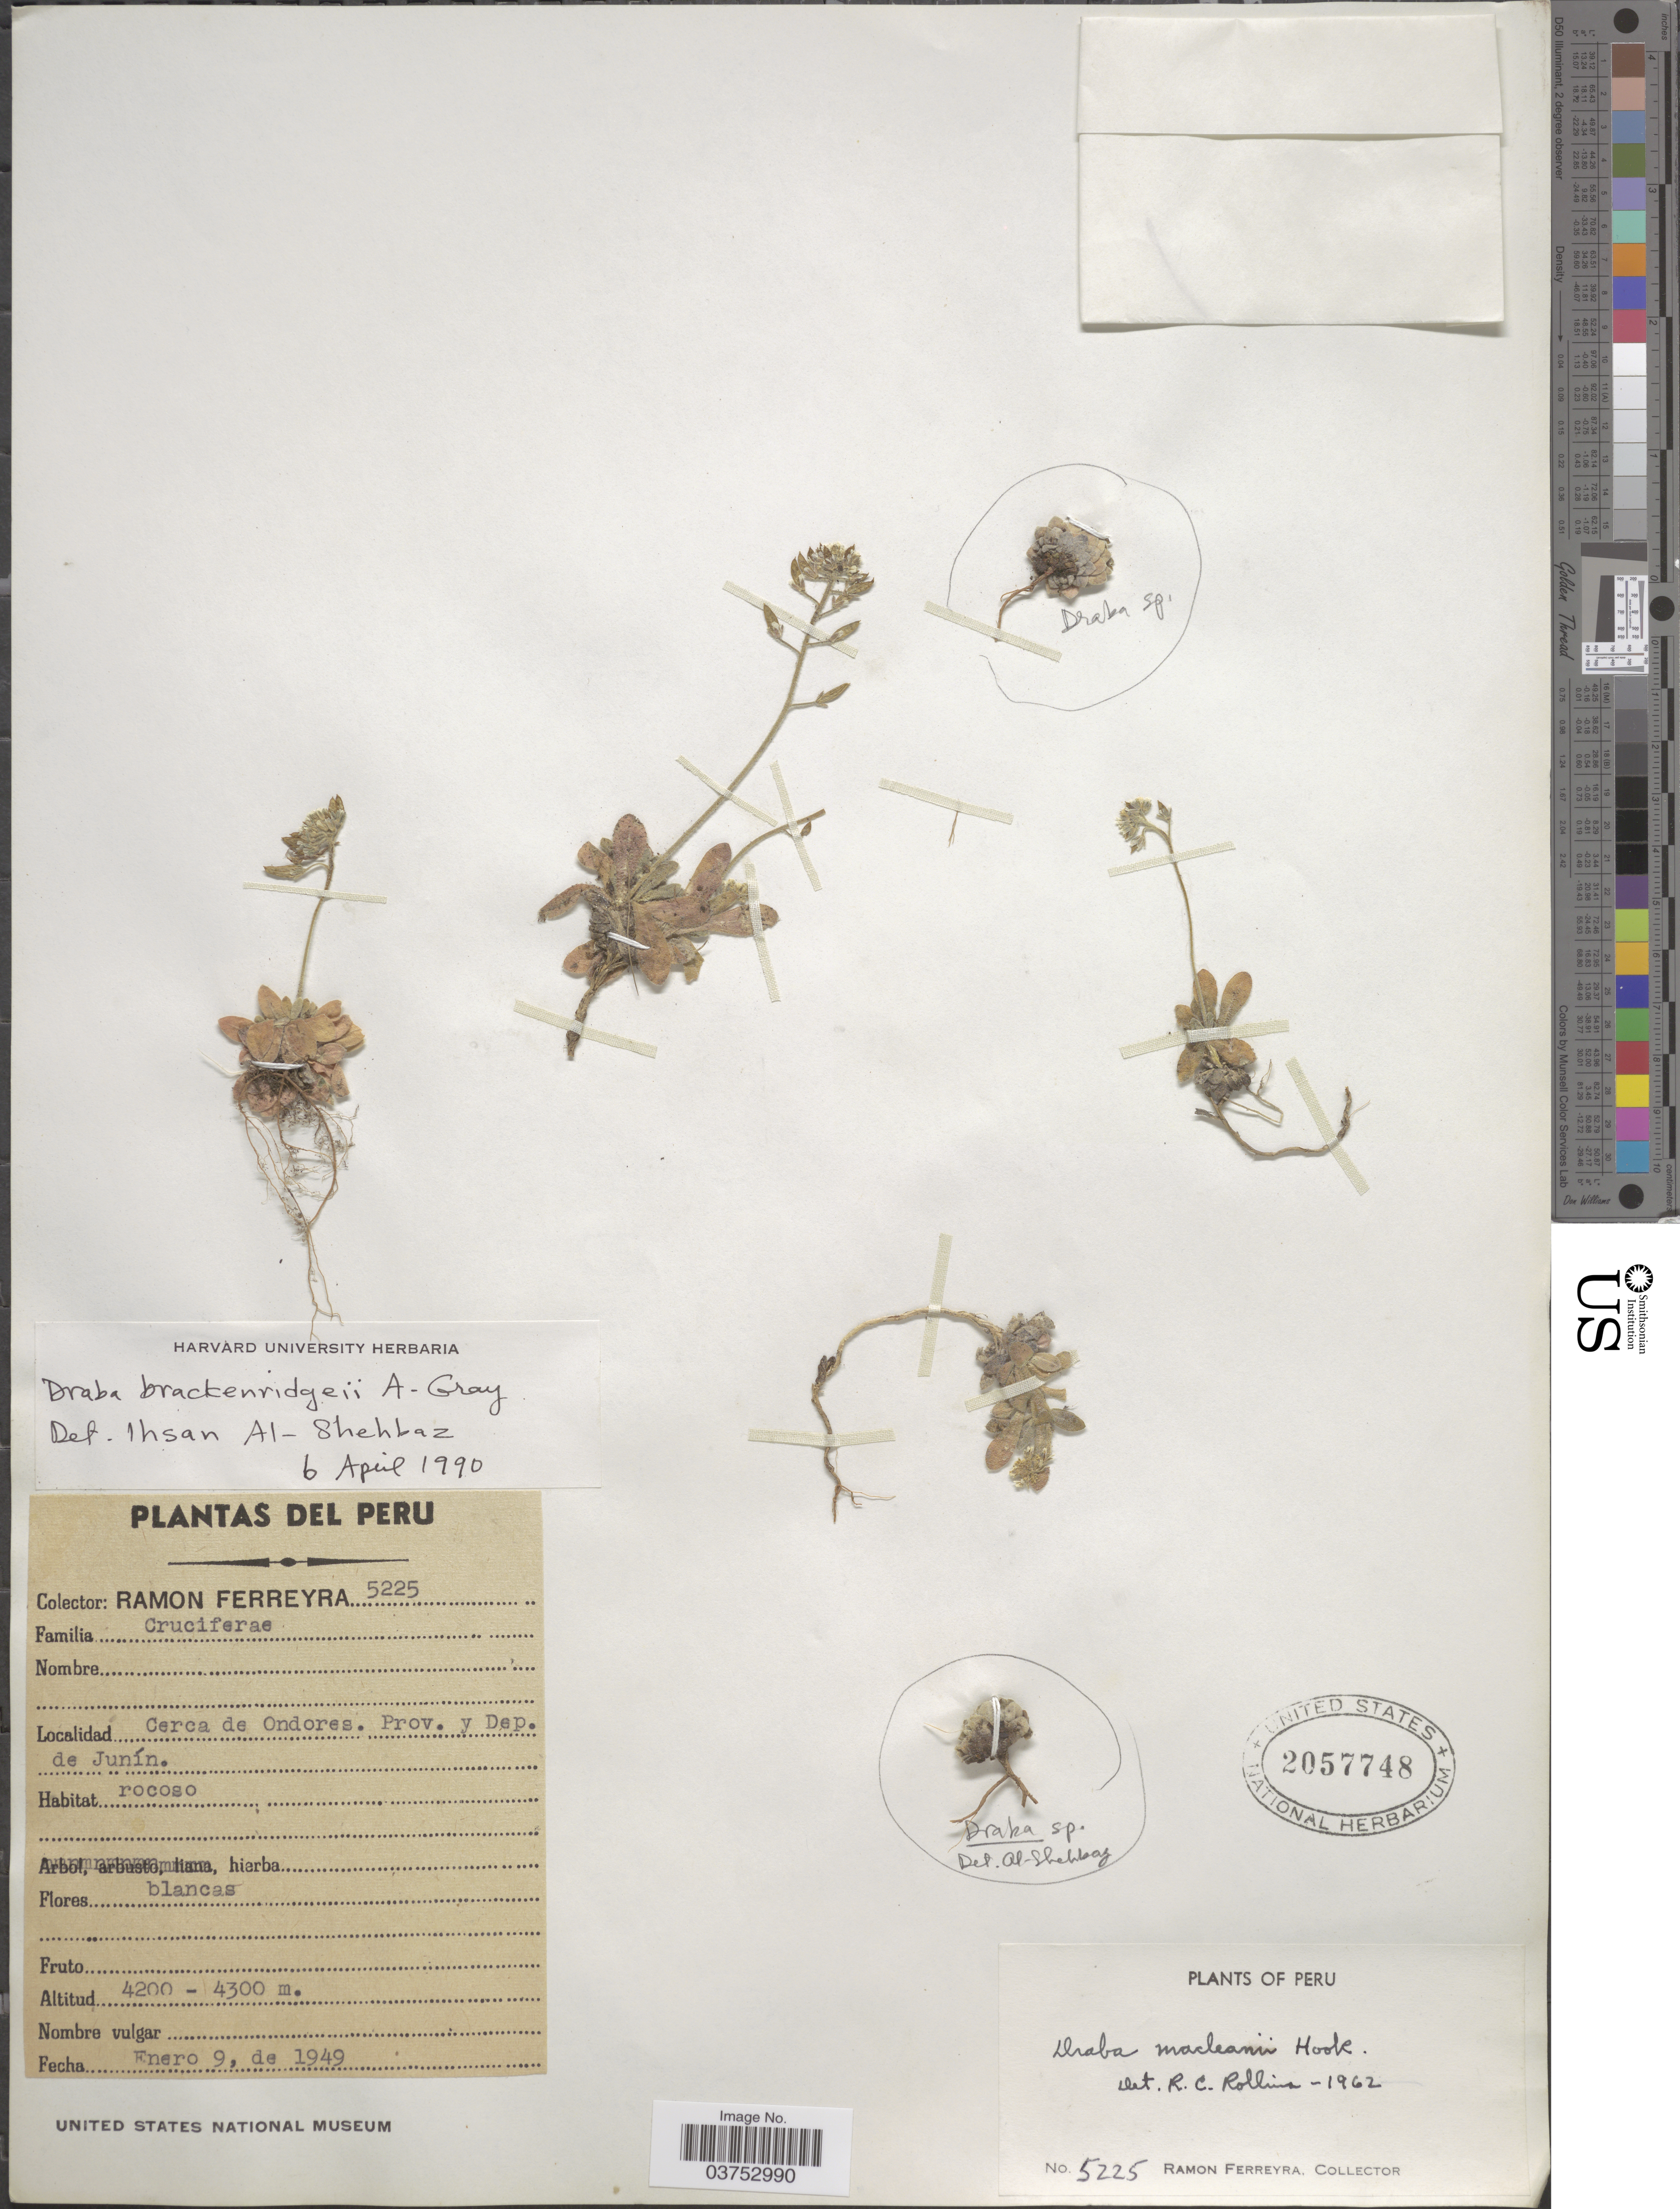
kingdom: Plantae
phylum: Tracheophyta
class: Magnoliopsida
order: Brassicales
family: Brassicaceae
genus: Draba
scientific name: Draba brackenridgei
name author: A. Gray in Wilkes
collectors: R. A. Ferreyra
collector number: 5225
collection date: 1949-01-09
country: Peru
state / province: Junín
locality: Cerca de Ondores. Prov. y Dep. de Junín.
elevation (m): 4200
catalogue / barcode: US 2057748